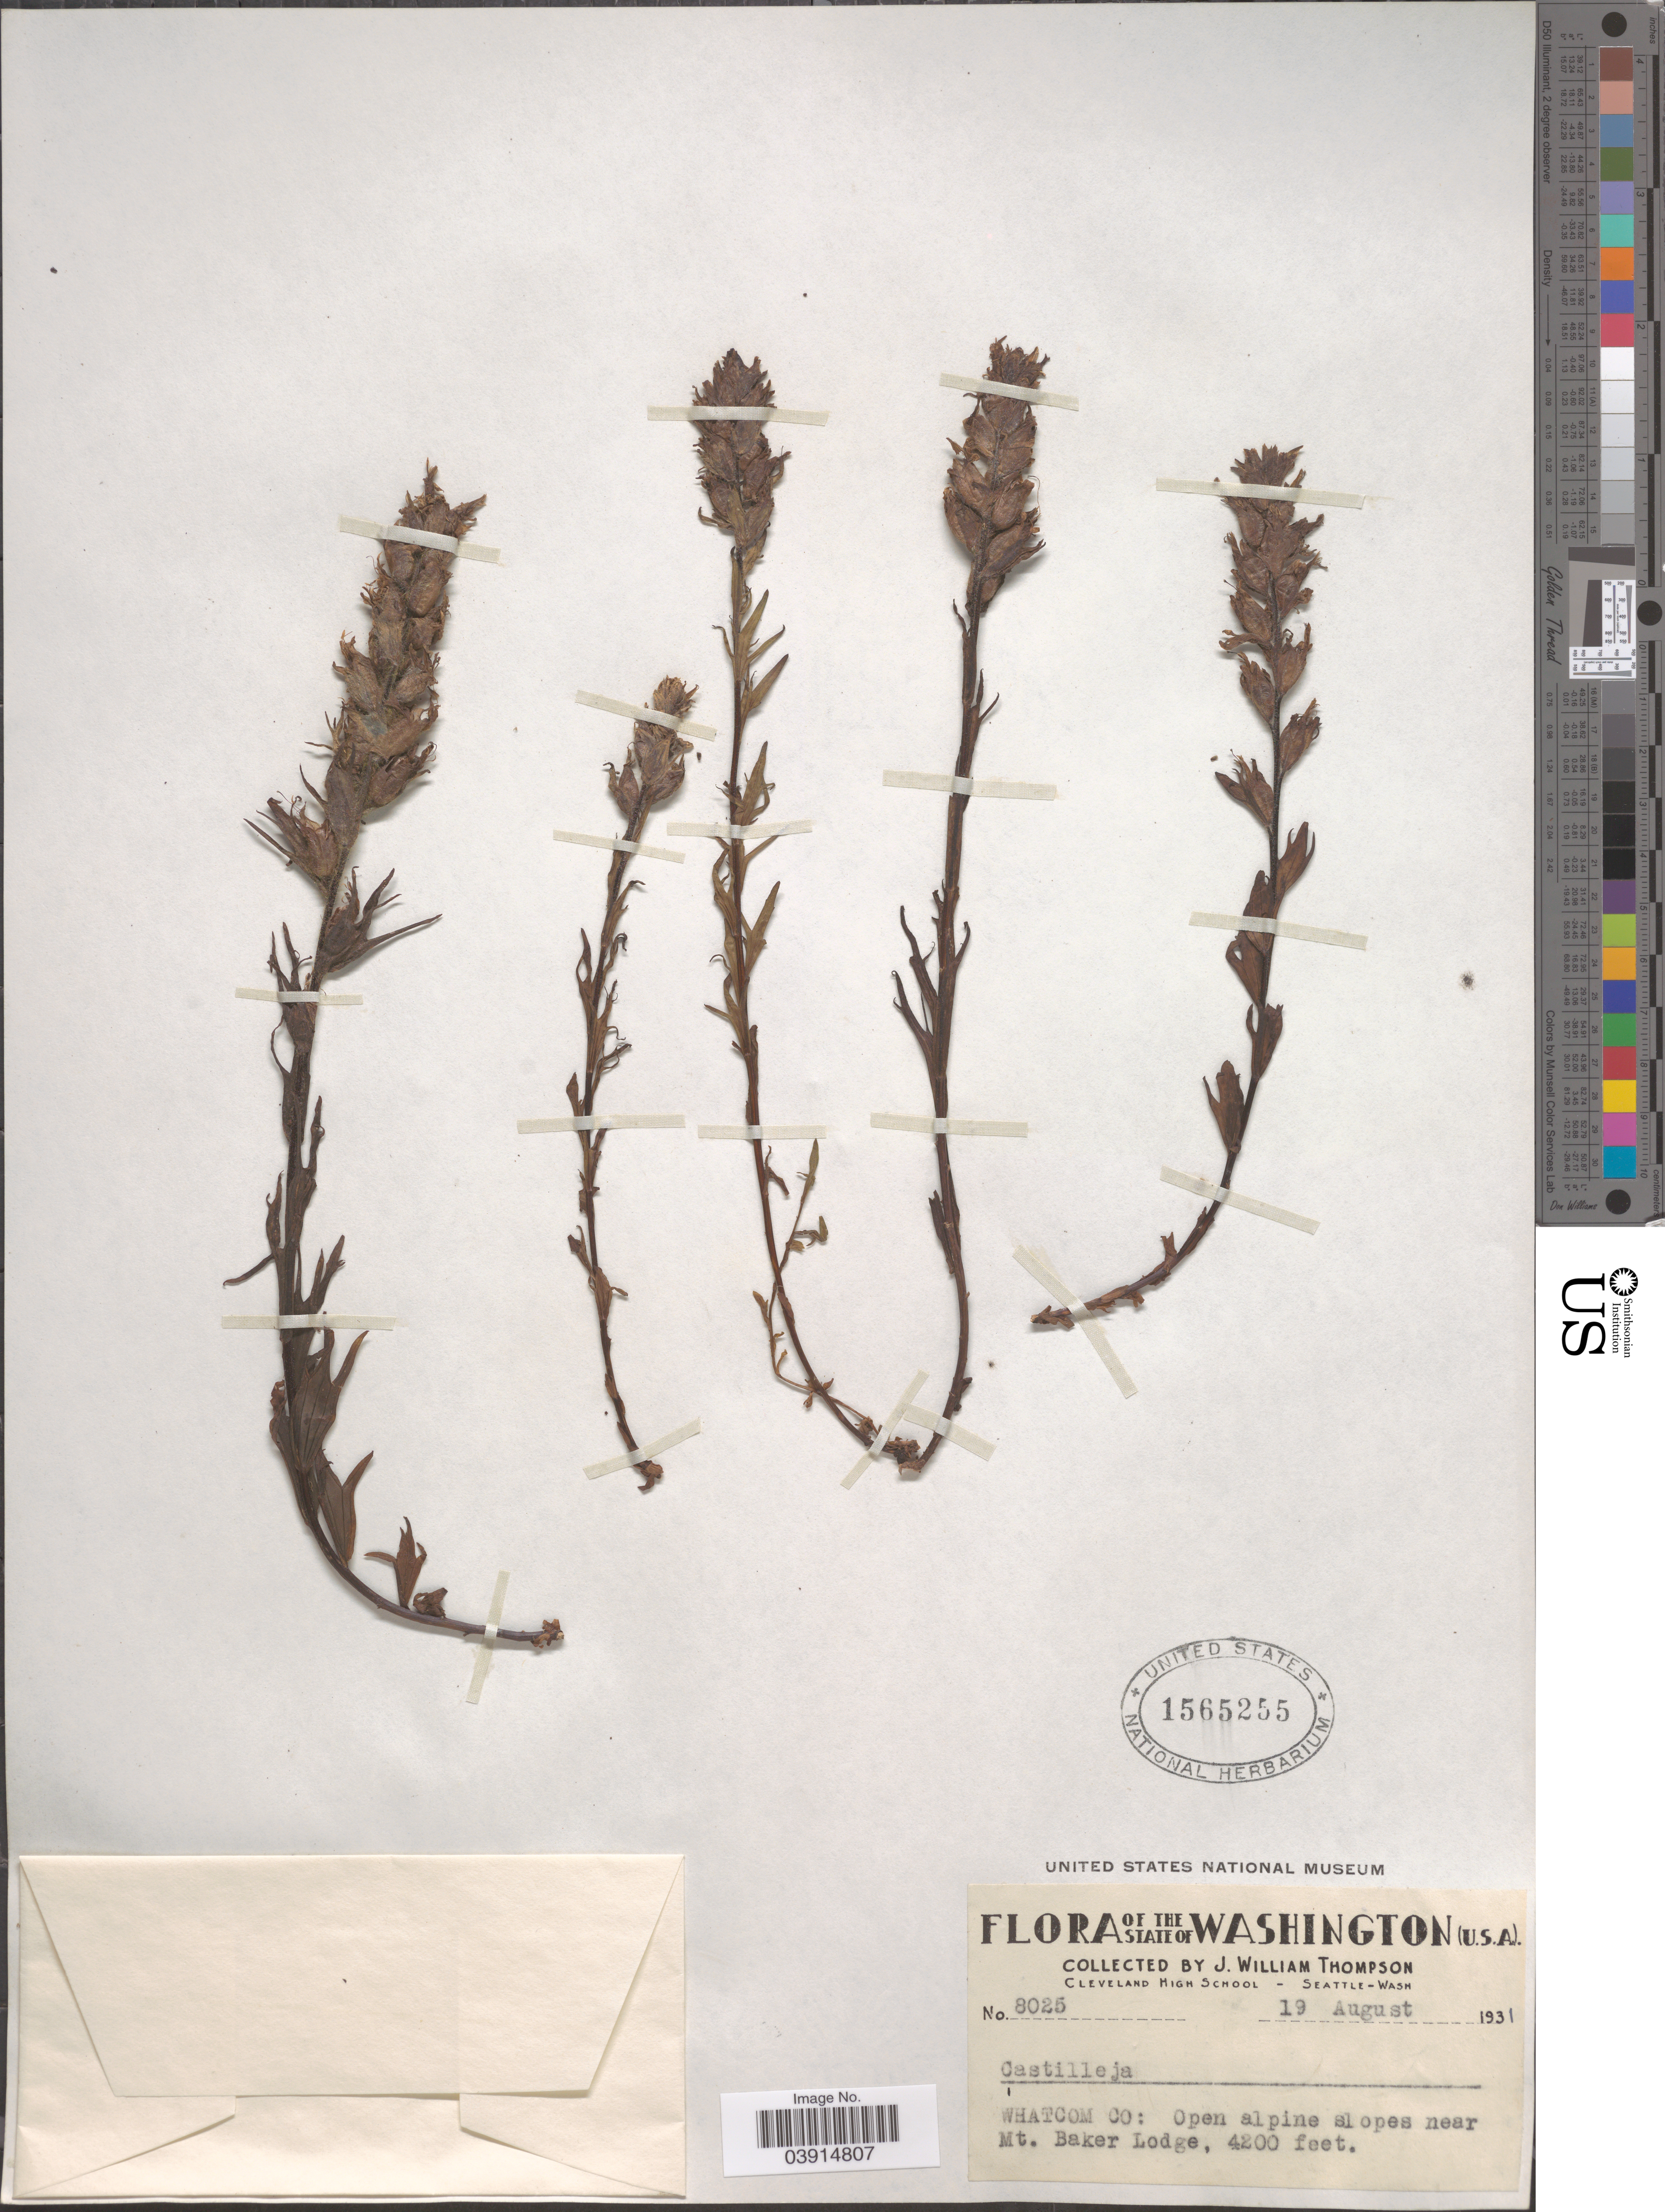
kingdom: Plantae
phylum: Tracheophyta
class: Magnoliopsida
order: Lamiales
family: Orobanchaceae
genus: Castilleja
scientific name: Castilleja sp.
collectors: J. W. Thompson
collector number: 8025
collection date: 1931-08-19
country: United States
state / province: Washington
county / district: Whitman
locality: Whatcom Co: Open alpine slopes near Mt. Baker Lodge.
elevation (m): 1280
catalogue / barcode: US 1565255